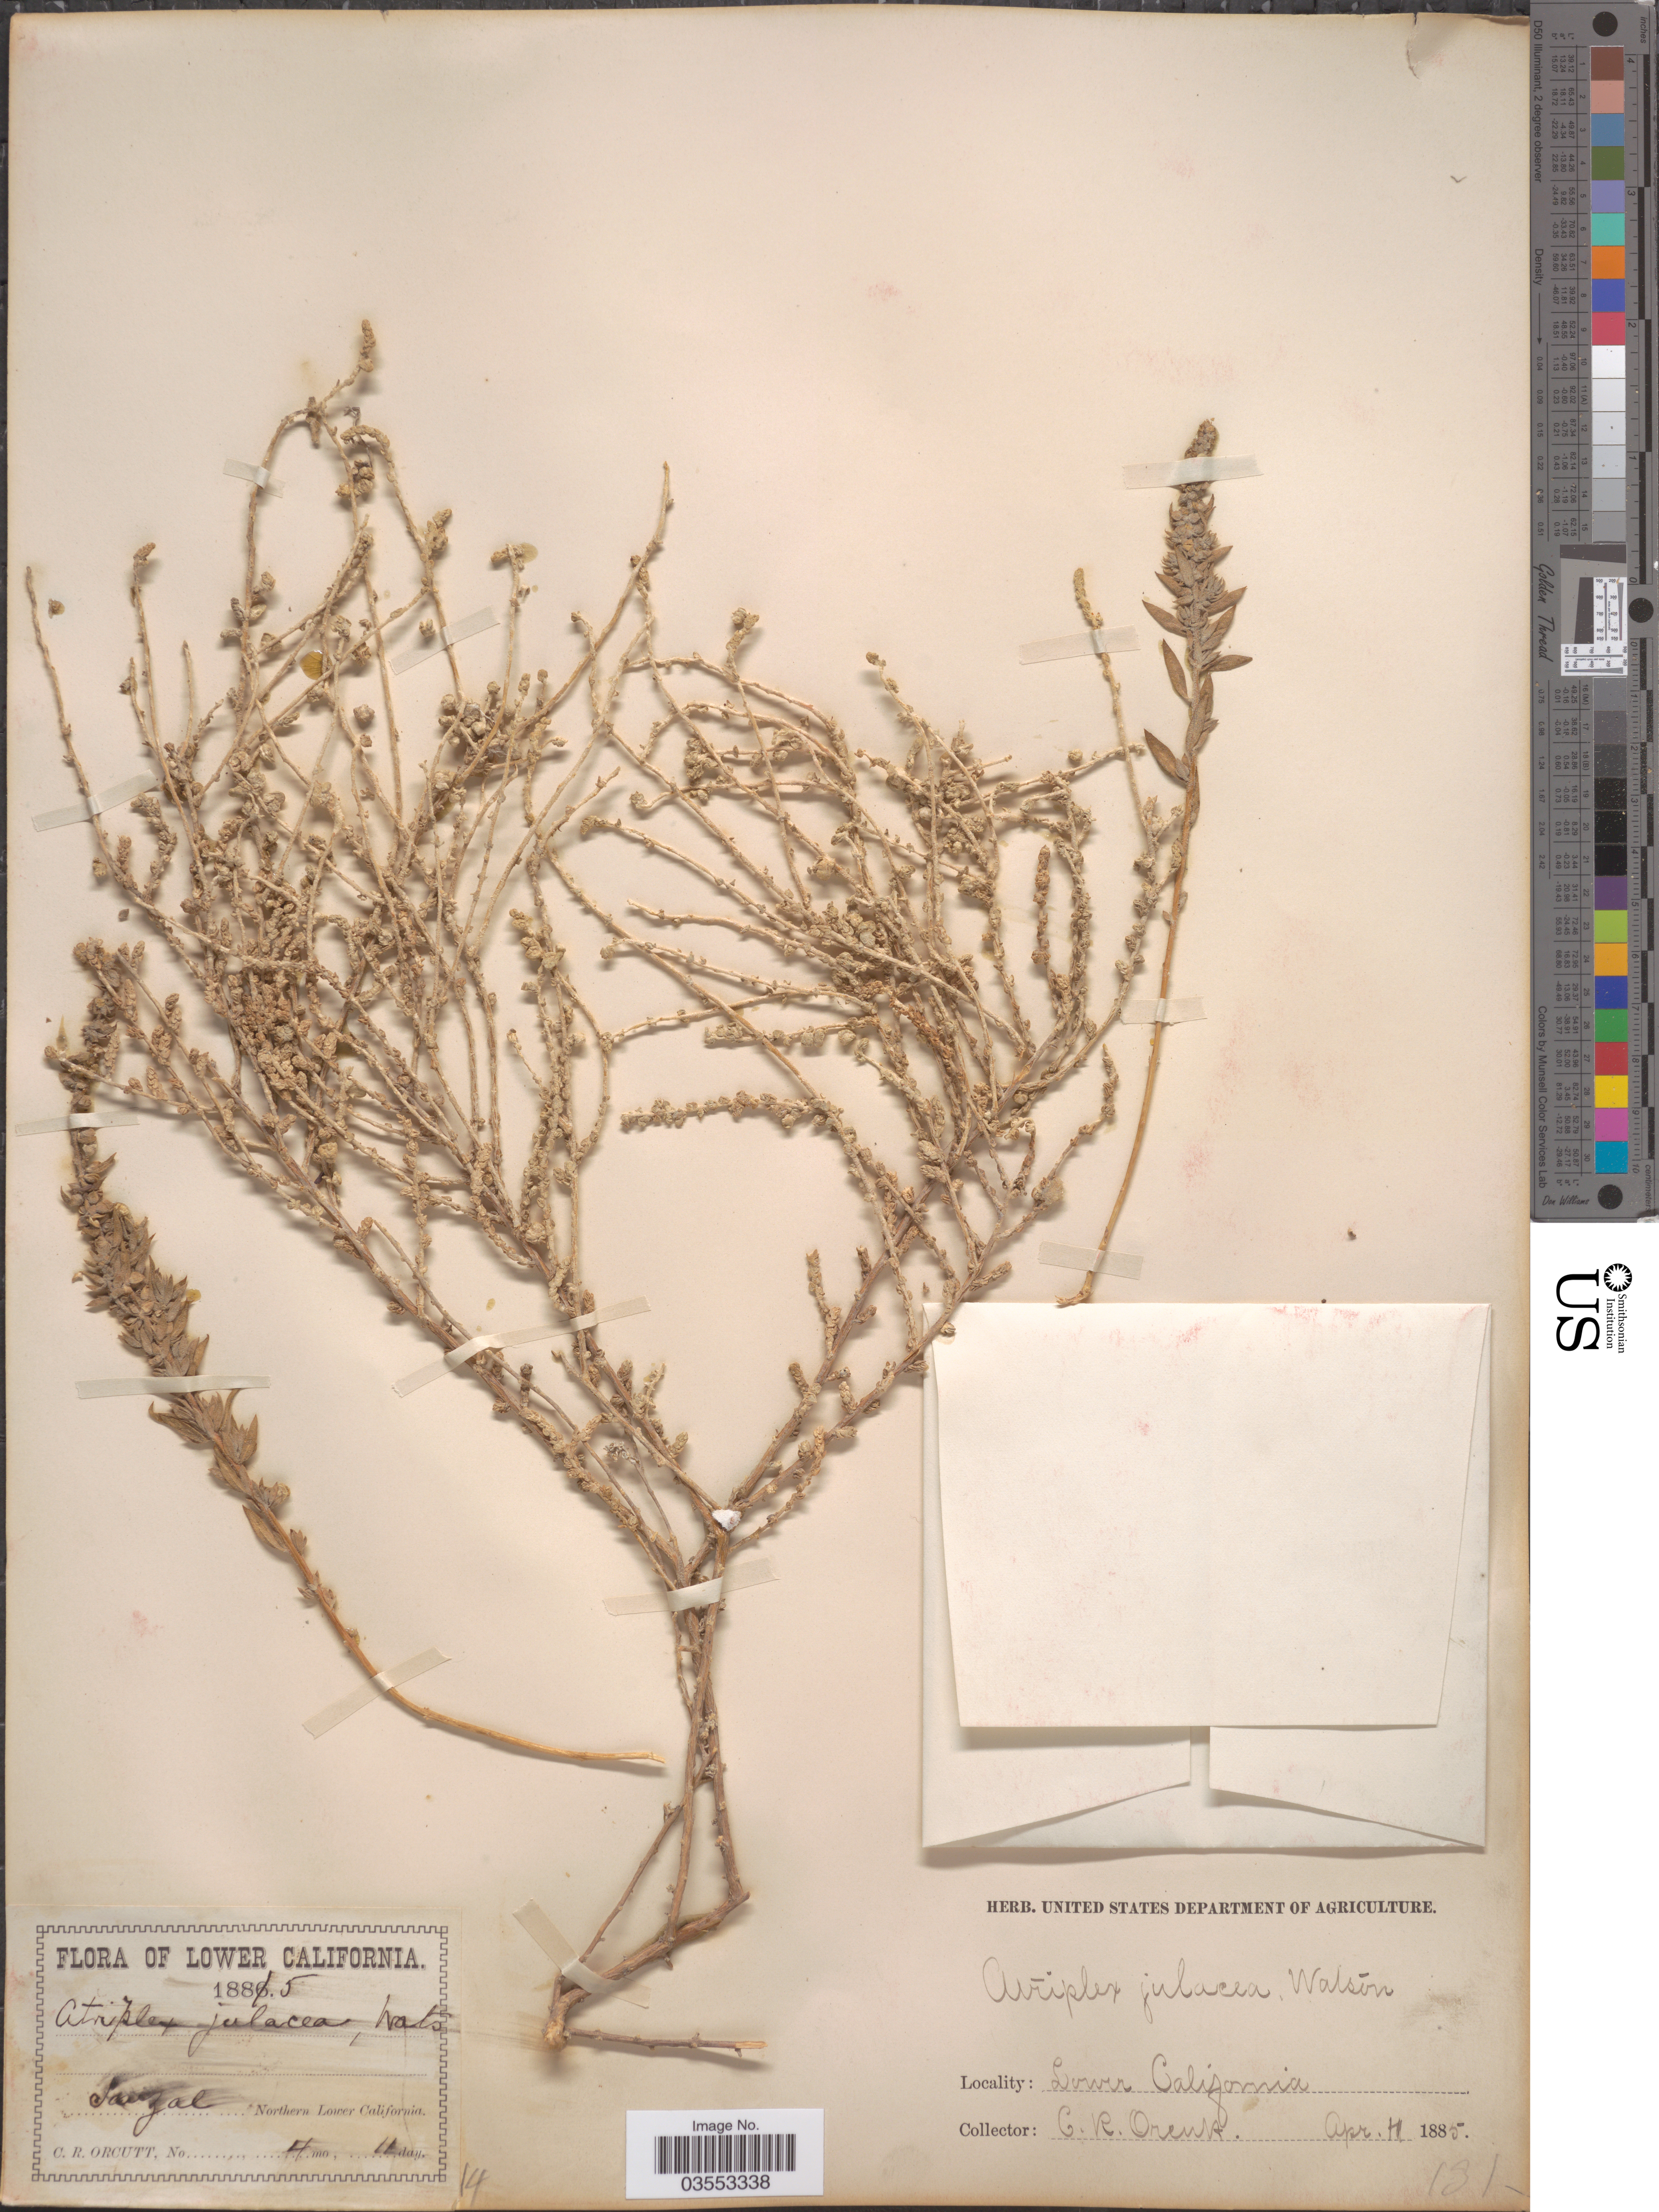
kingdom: Plantae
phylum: Tracheophyta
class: Magnoliopsida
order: Caryophyllales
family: Amaranthaceae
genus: Atriplex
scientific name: Atriplex julacea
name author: S. Watson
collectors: C. R. Orcutt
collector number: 131*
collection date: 1885-04-11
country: Mexico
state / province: Baja California Norte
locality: Lower California. Sauzal, Northern Lower California.